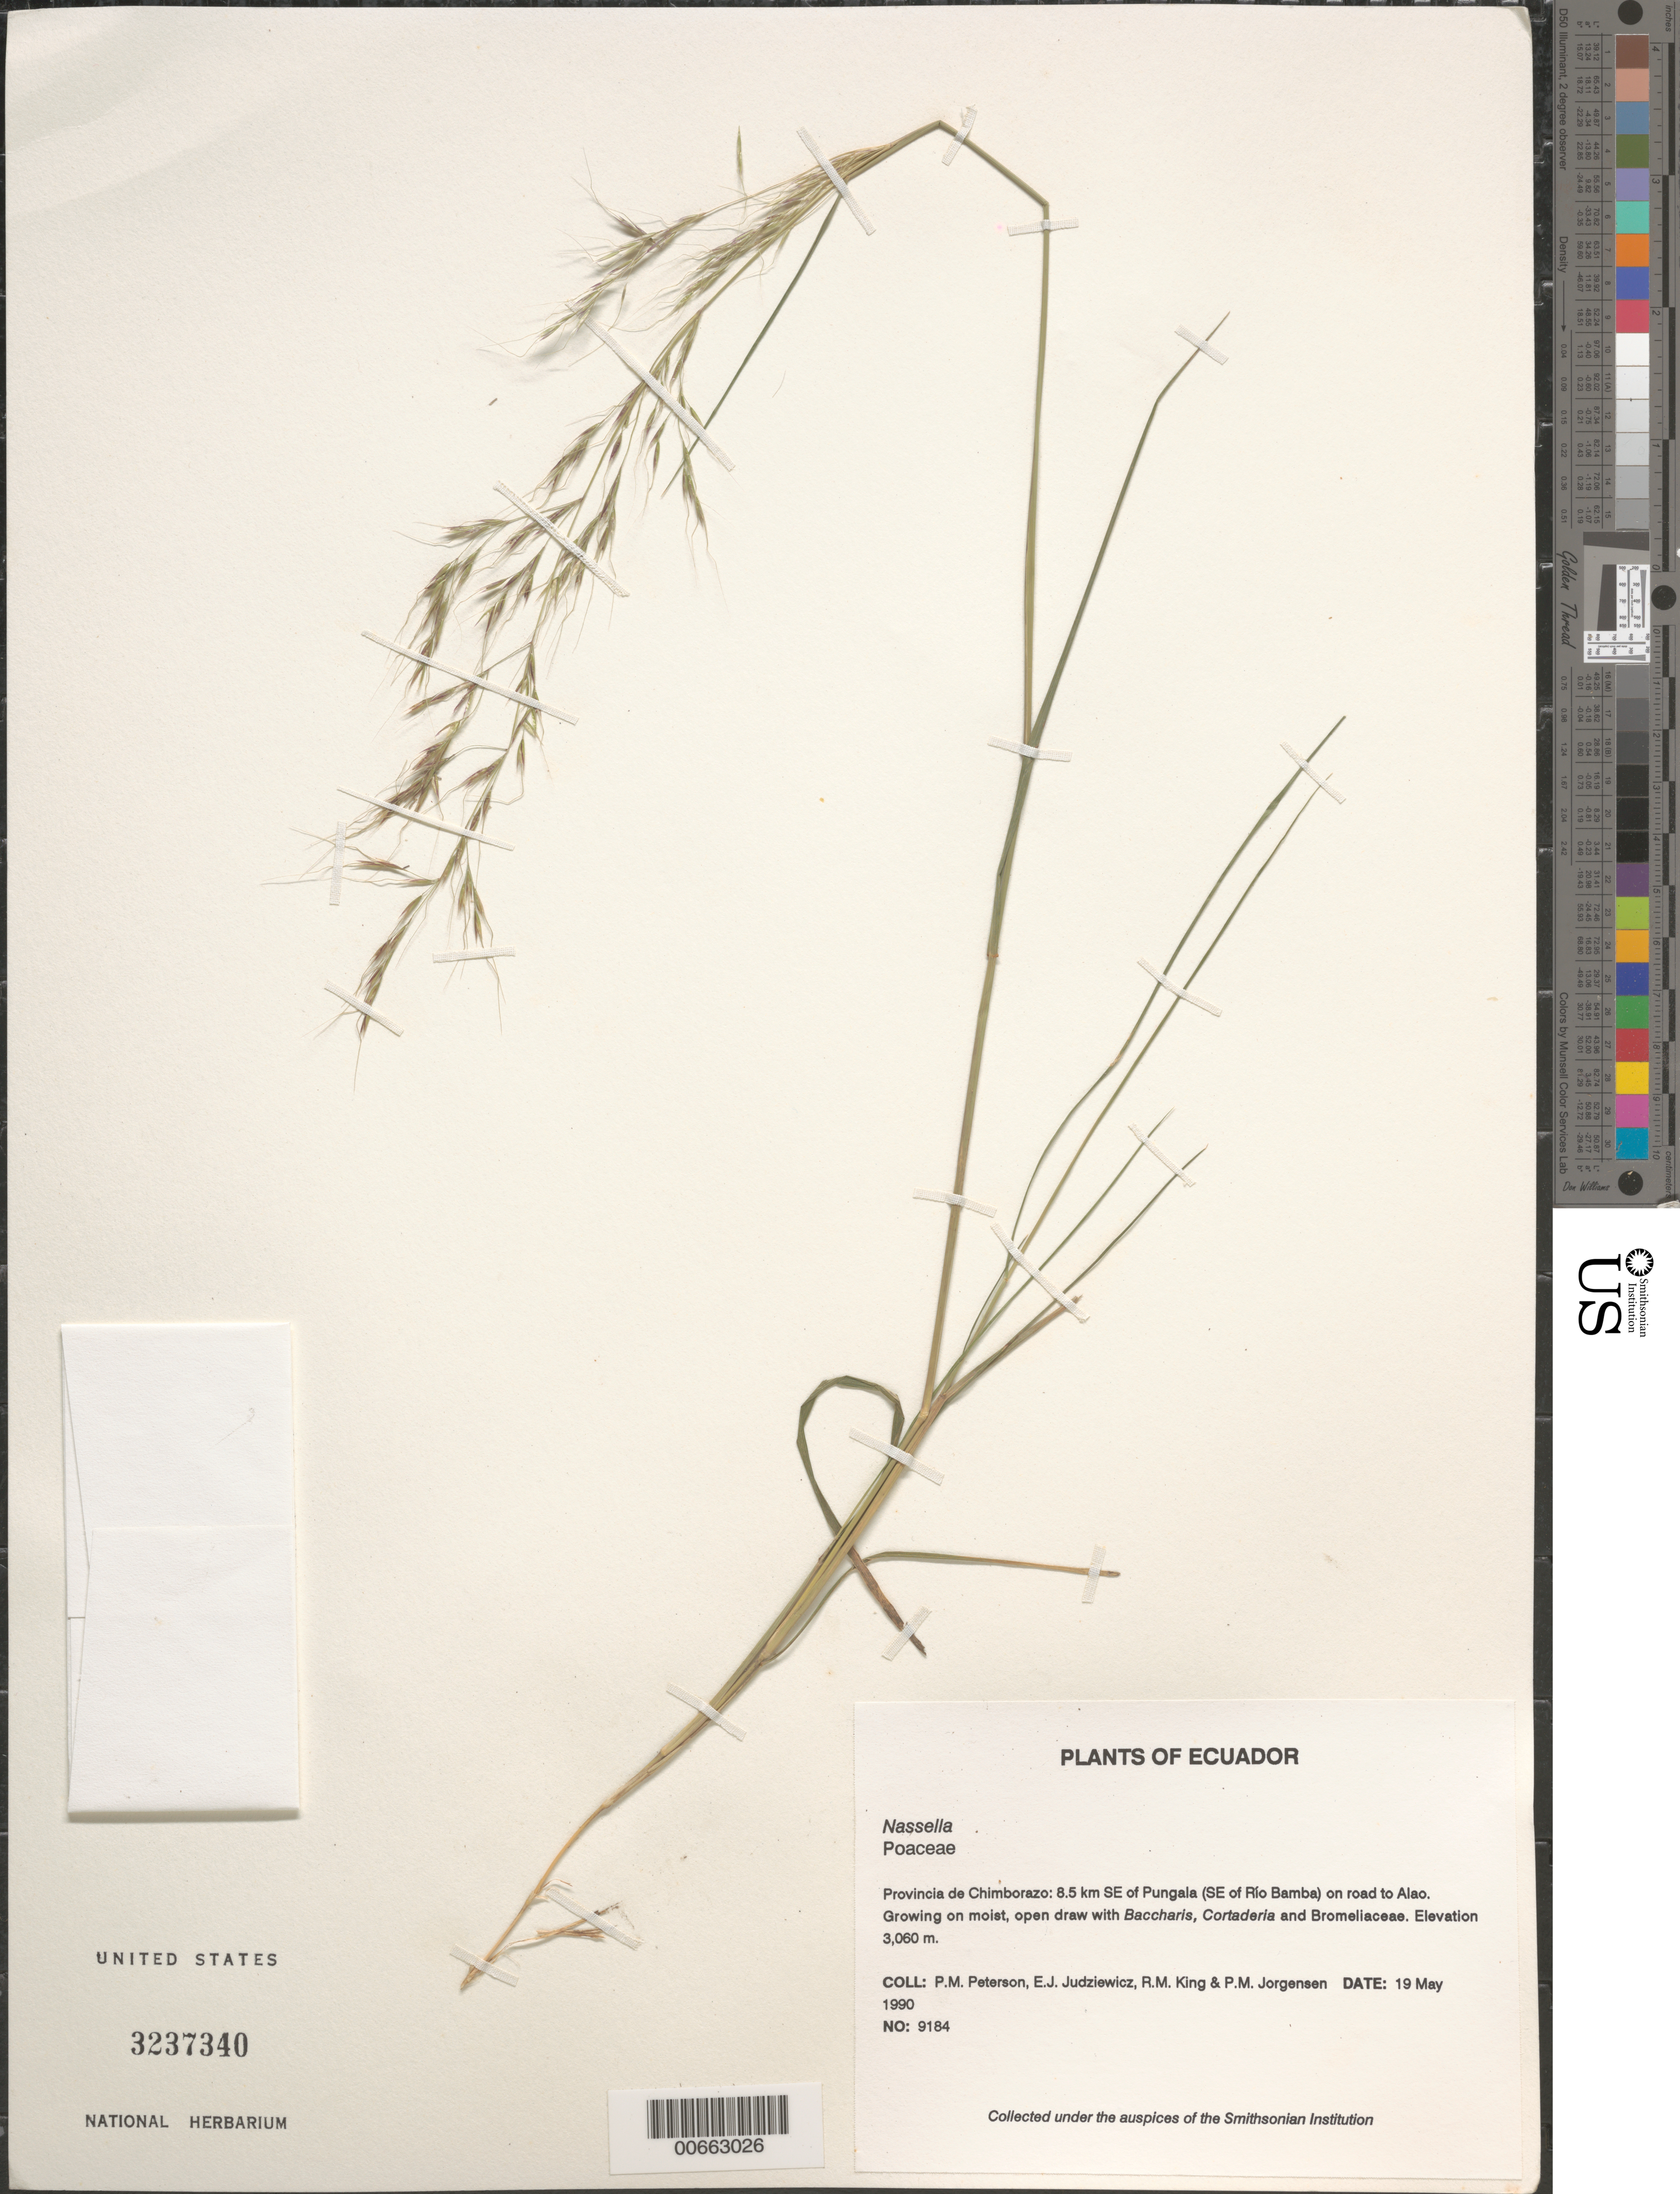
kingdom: Plantae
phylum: Tracheophyta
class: Liliopsida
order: Poales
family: Poaceae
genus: Nassella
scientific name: Nassella sp.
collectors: P. M. Peterson, E. J. Judziewicz, R. M. King & P. M. Jørgensen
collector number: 09184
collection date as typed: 19 May 1990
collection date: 1990-05-19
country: Ecuador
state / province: Chimborazo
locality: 8.5 km SE of Pungala (SE of Río Bamba) on road to Alao.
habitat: Growing on moist, open draw with Baccharis, Cortaderia and Bromeliaceae.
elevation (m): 3060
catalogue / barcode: US 3237340